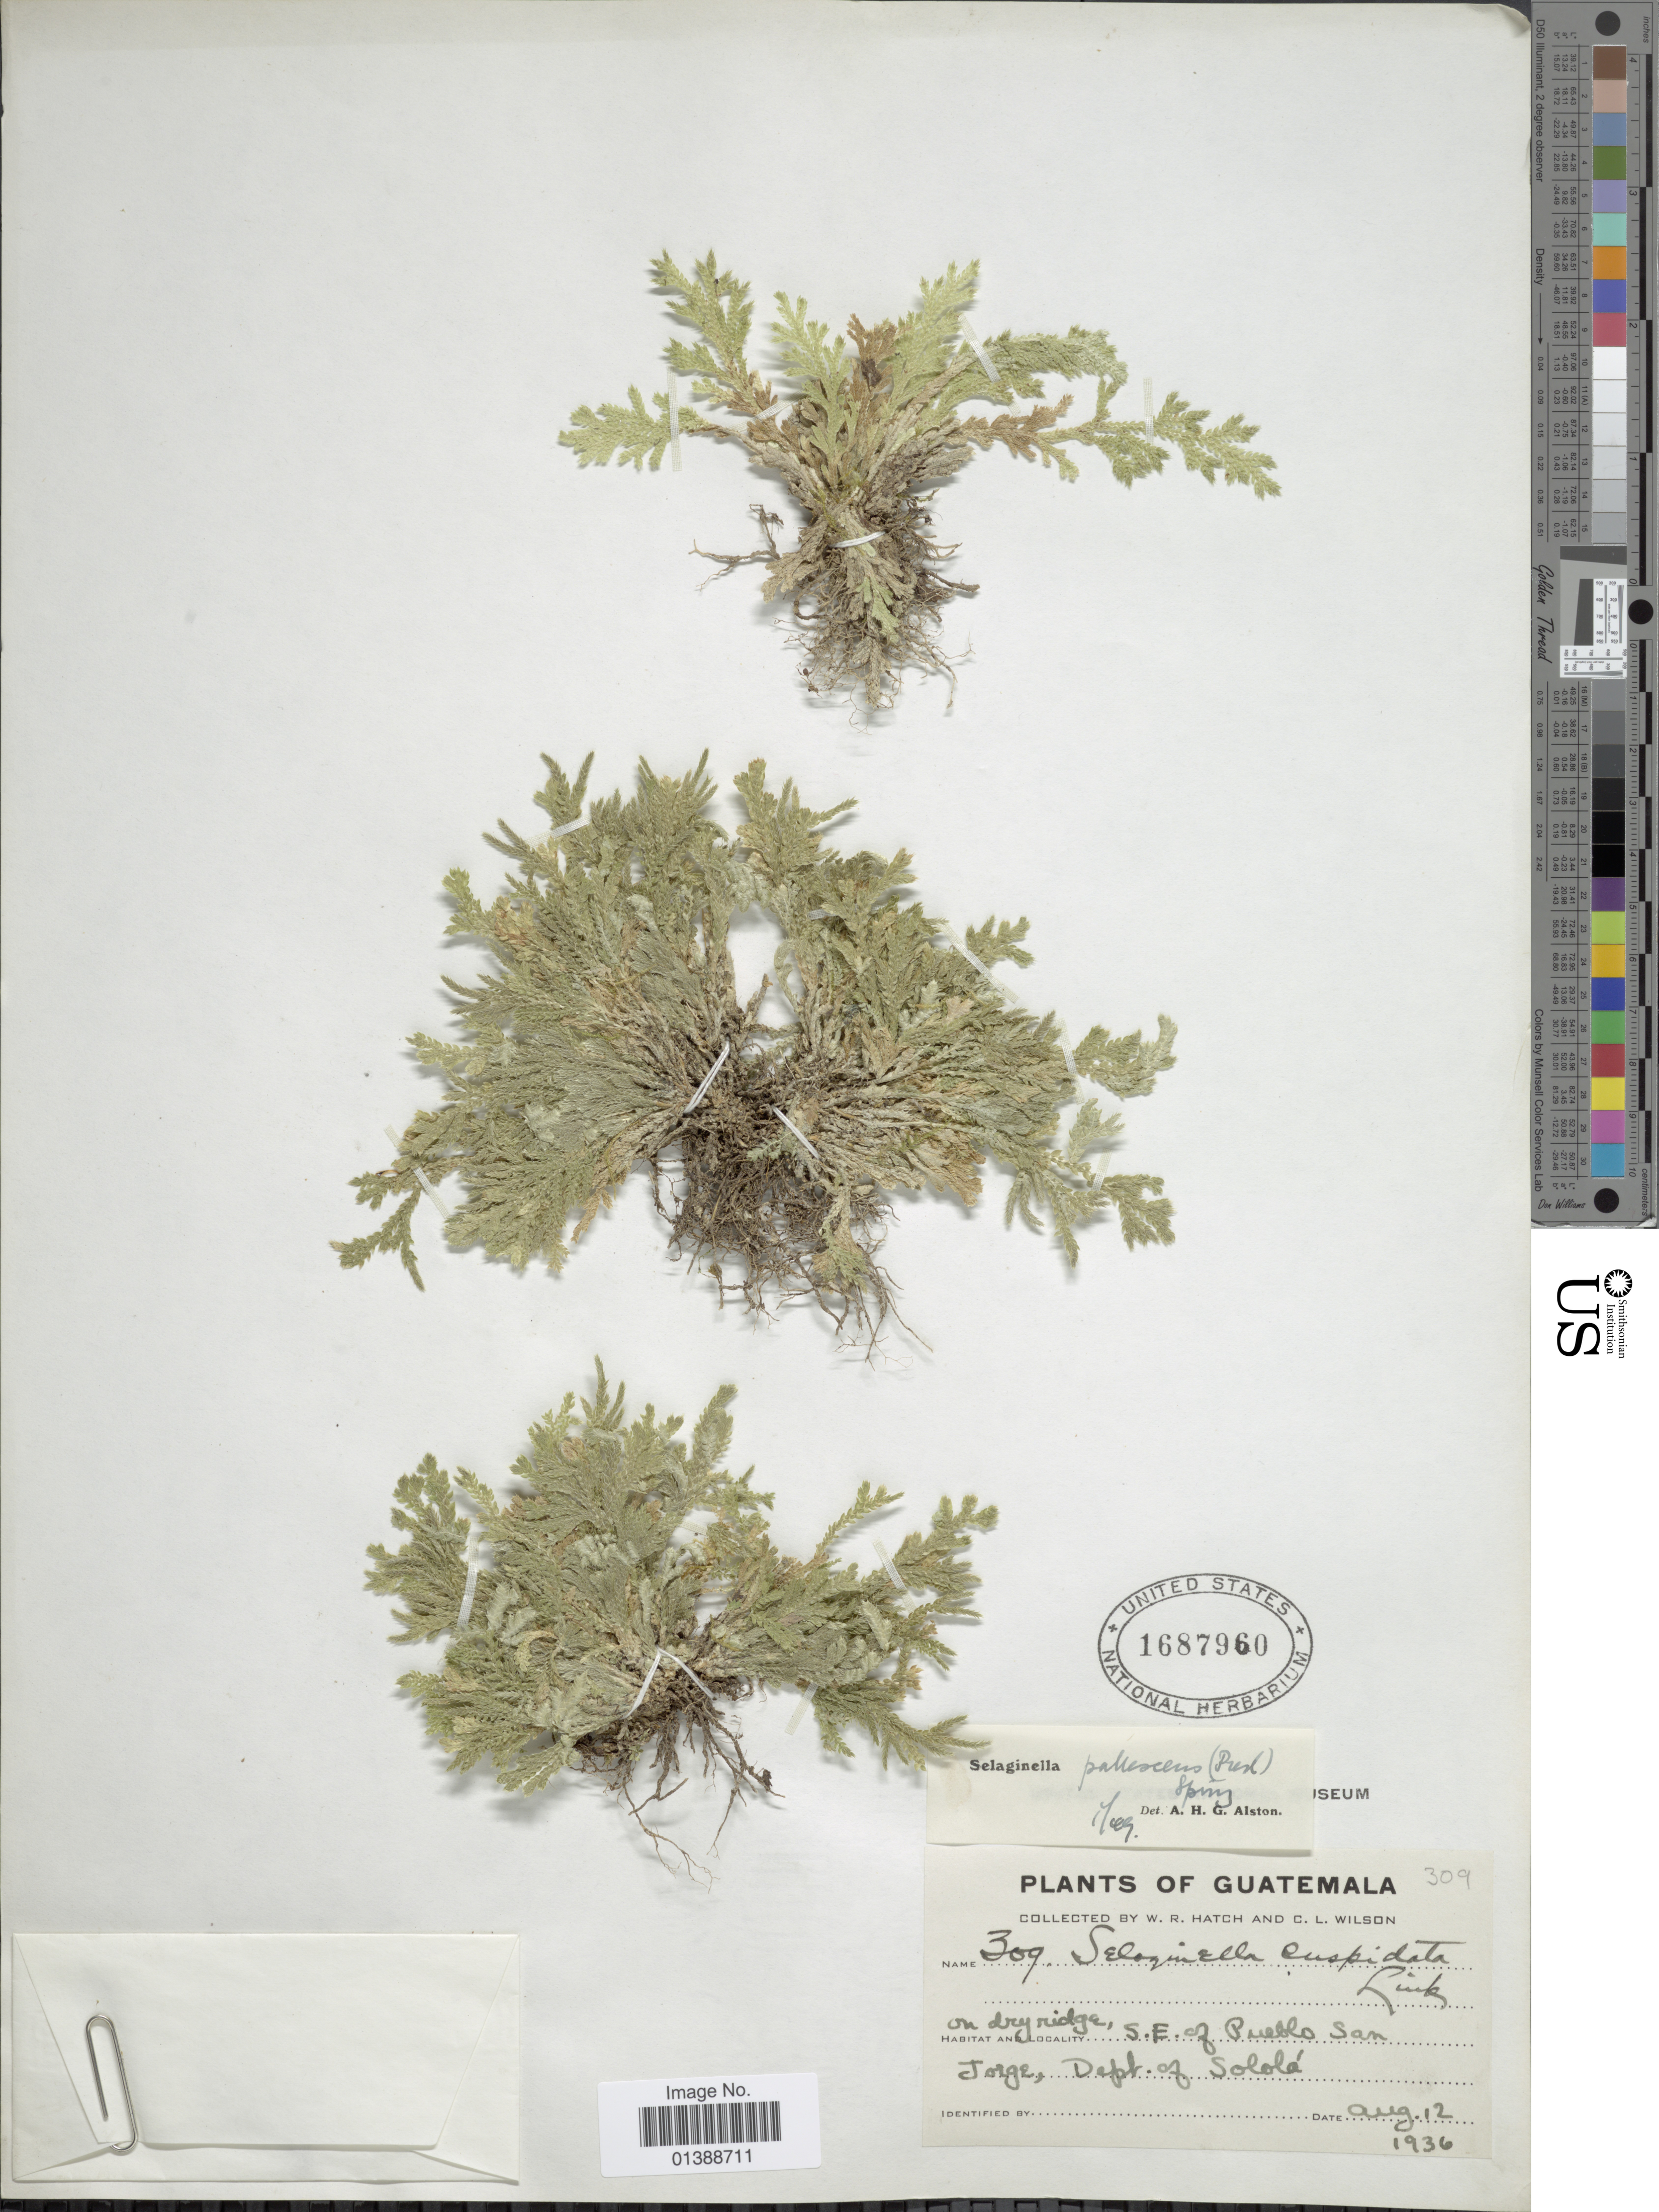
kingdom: Plantae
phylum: Tracheophyta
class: Lycopodiopsida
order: Selaginellales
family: Selaginellaceae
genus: Selaginella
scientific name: Selaginella pallescens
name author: (C. Presl) Spring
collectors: W. Hatch & C. L. Wilson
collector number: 309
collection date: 1936-08-12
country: Guatemala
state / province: Sololá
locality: On dry ridge, S.E. of Pueblo San Jorge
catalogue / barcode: US 1687960